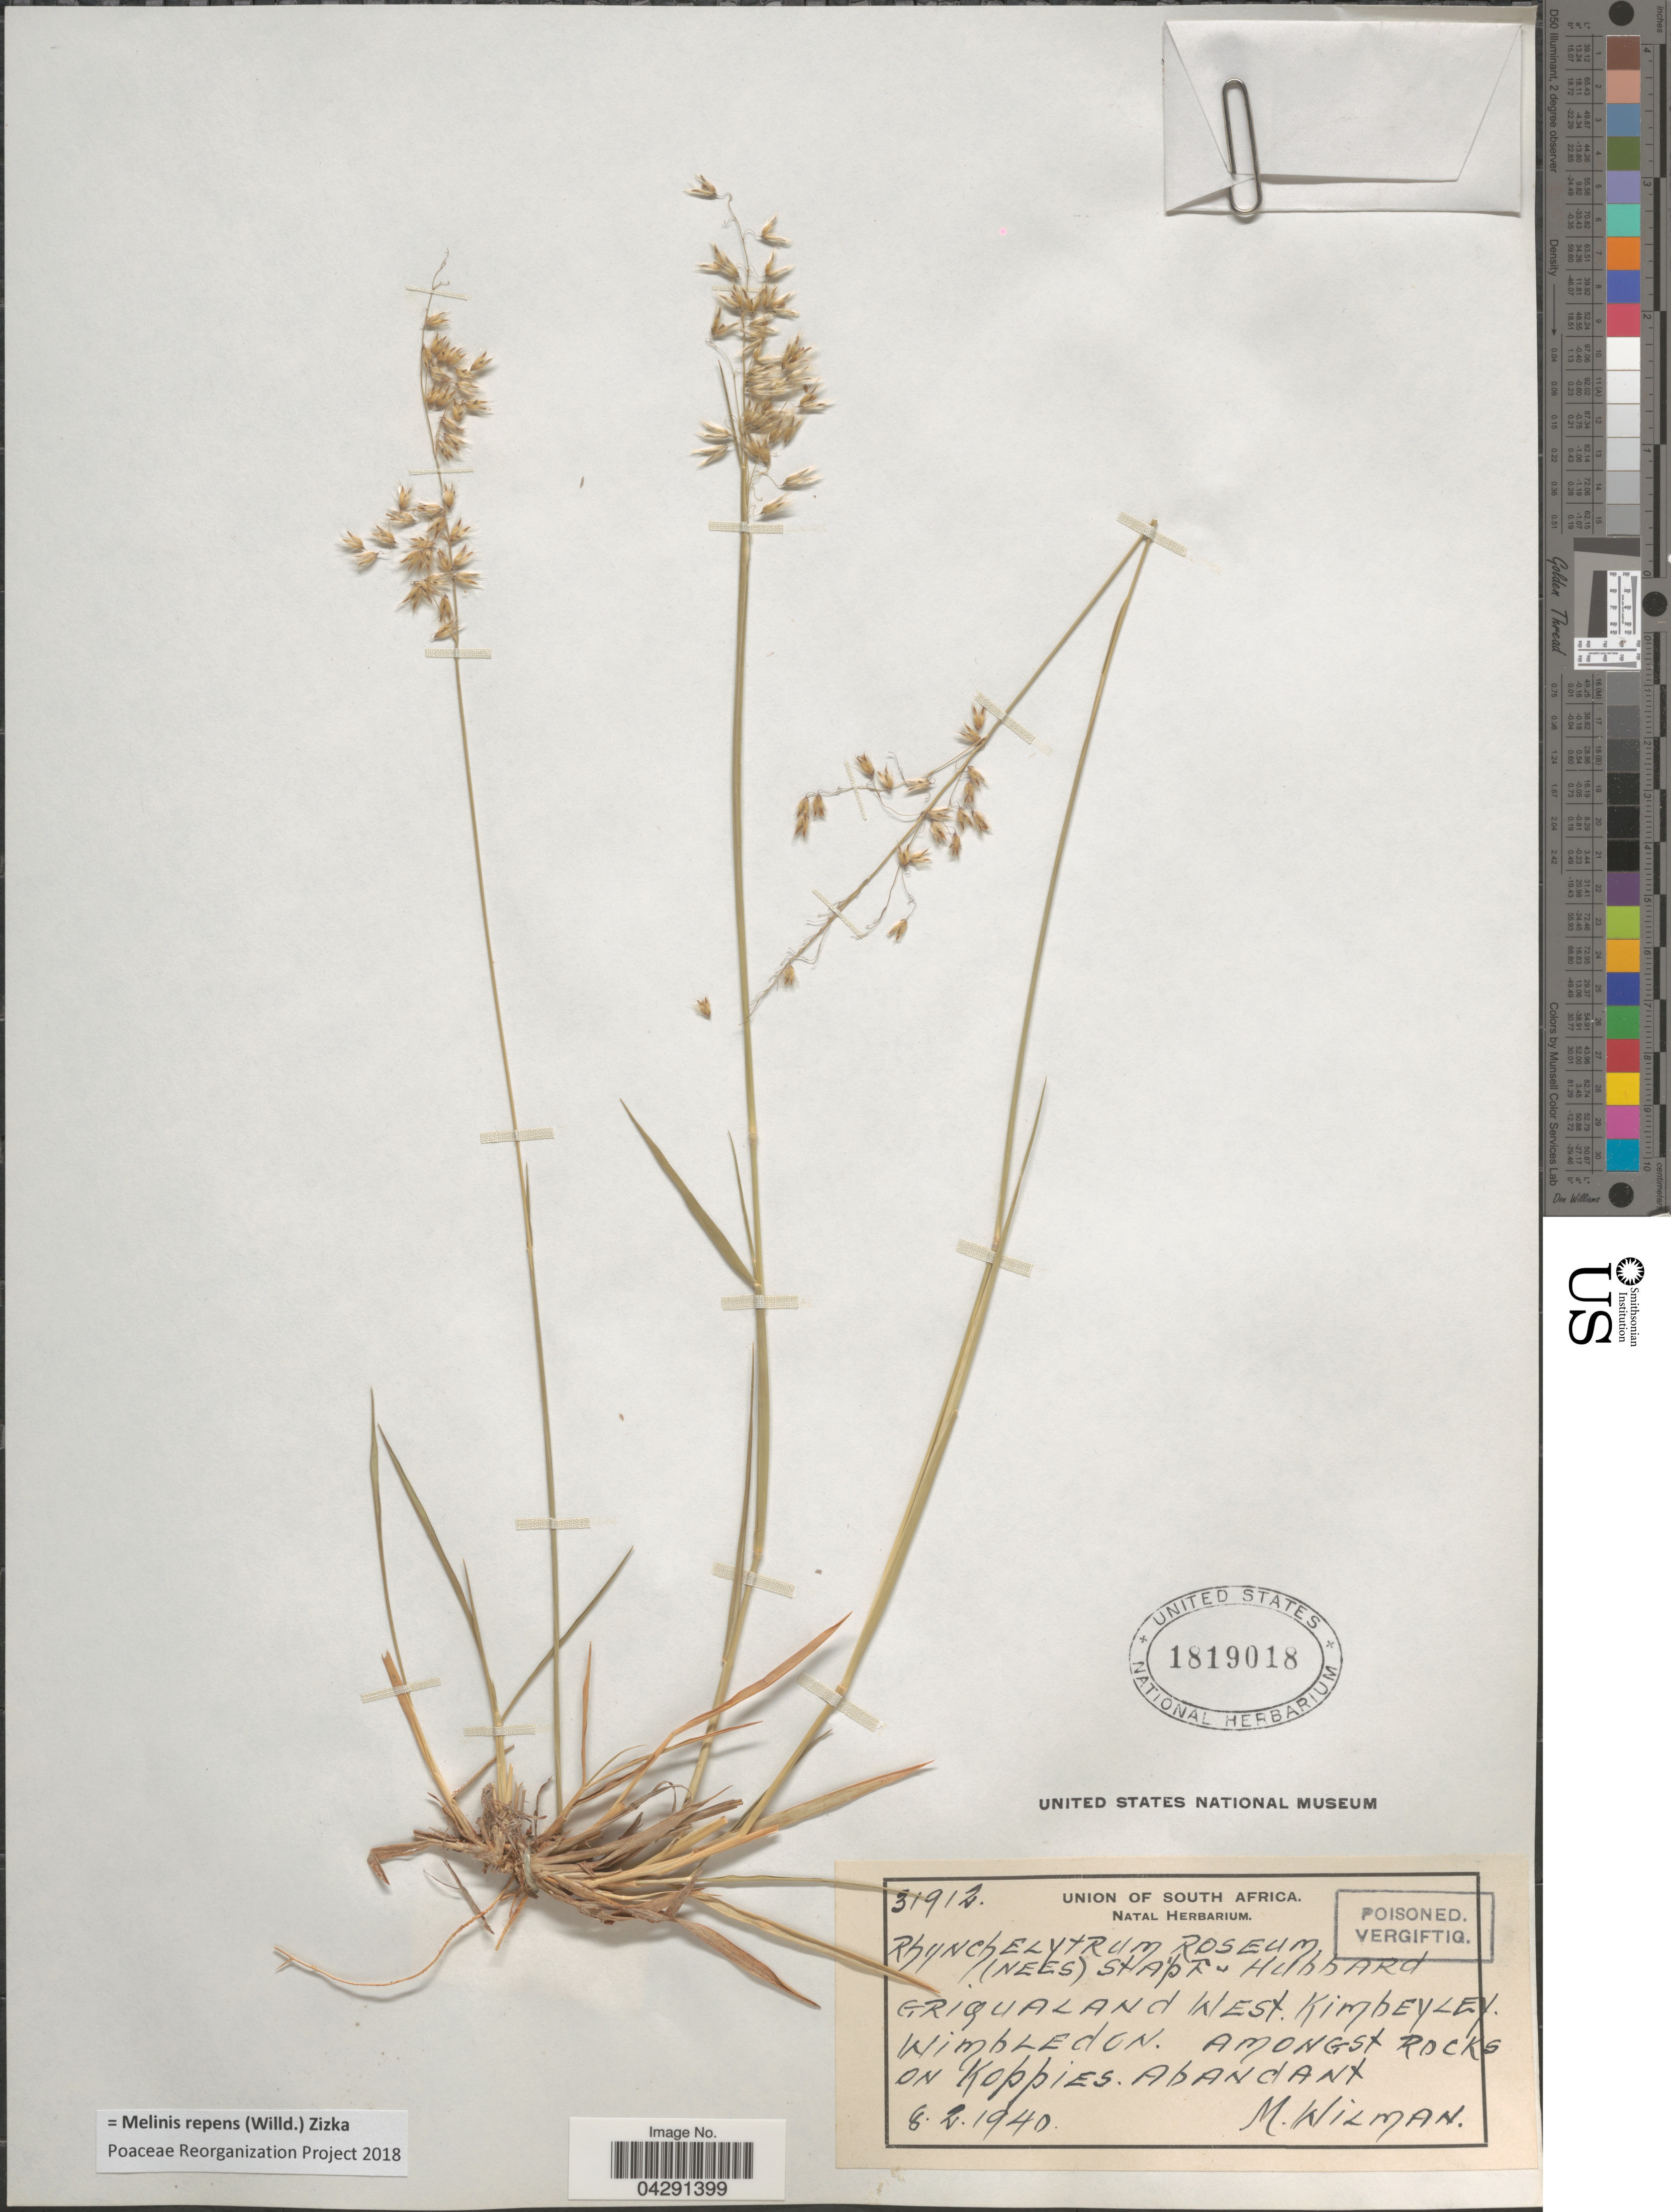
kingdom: Plantae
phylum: Tracheophyta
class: Liliopsida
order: Poales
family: Poaceae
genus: Melinis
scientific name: Melinis repens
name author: (Willd.) Zizka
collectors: M. Wilman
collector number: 31912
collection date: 1940-02-08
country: South Africa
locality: Union of South Africa. Griqualand West Kimbeyley. Wimbledon. Amongst rocks on koppies.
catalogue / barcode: US 1819018